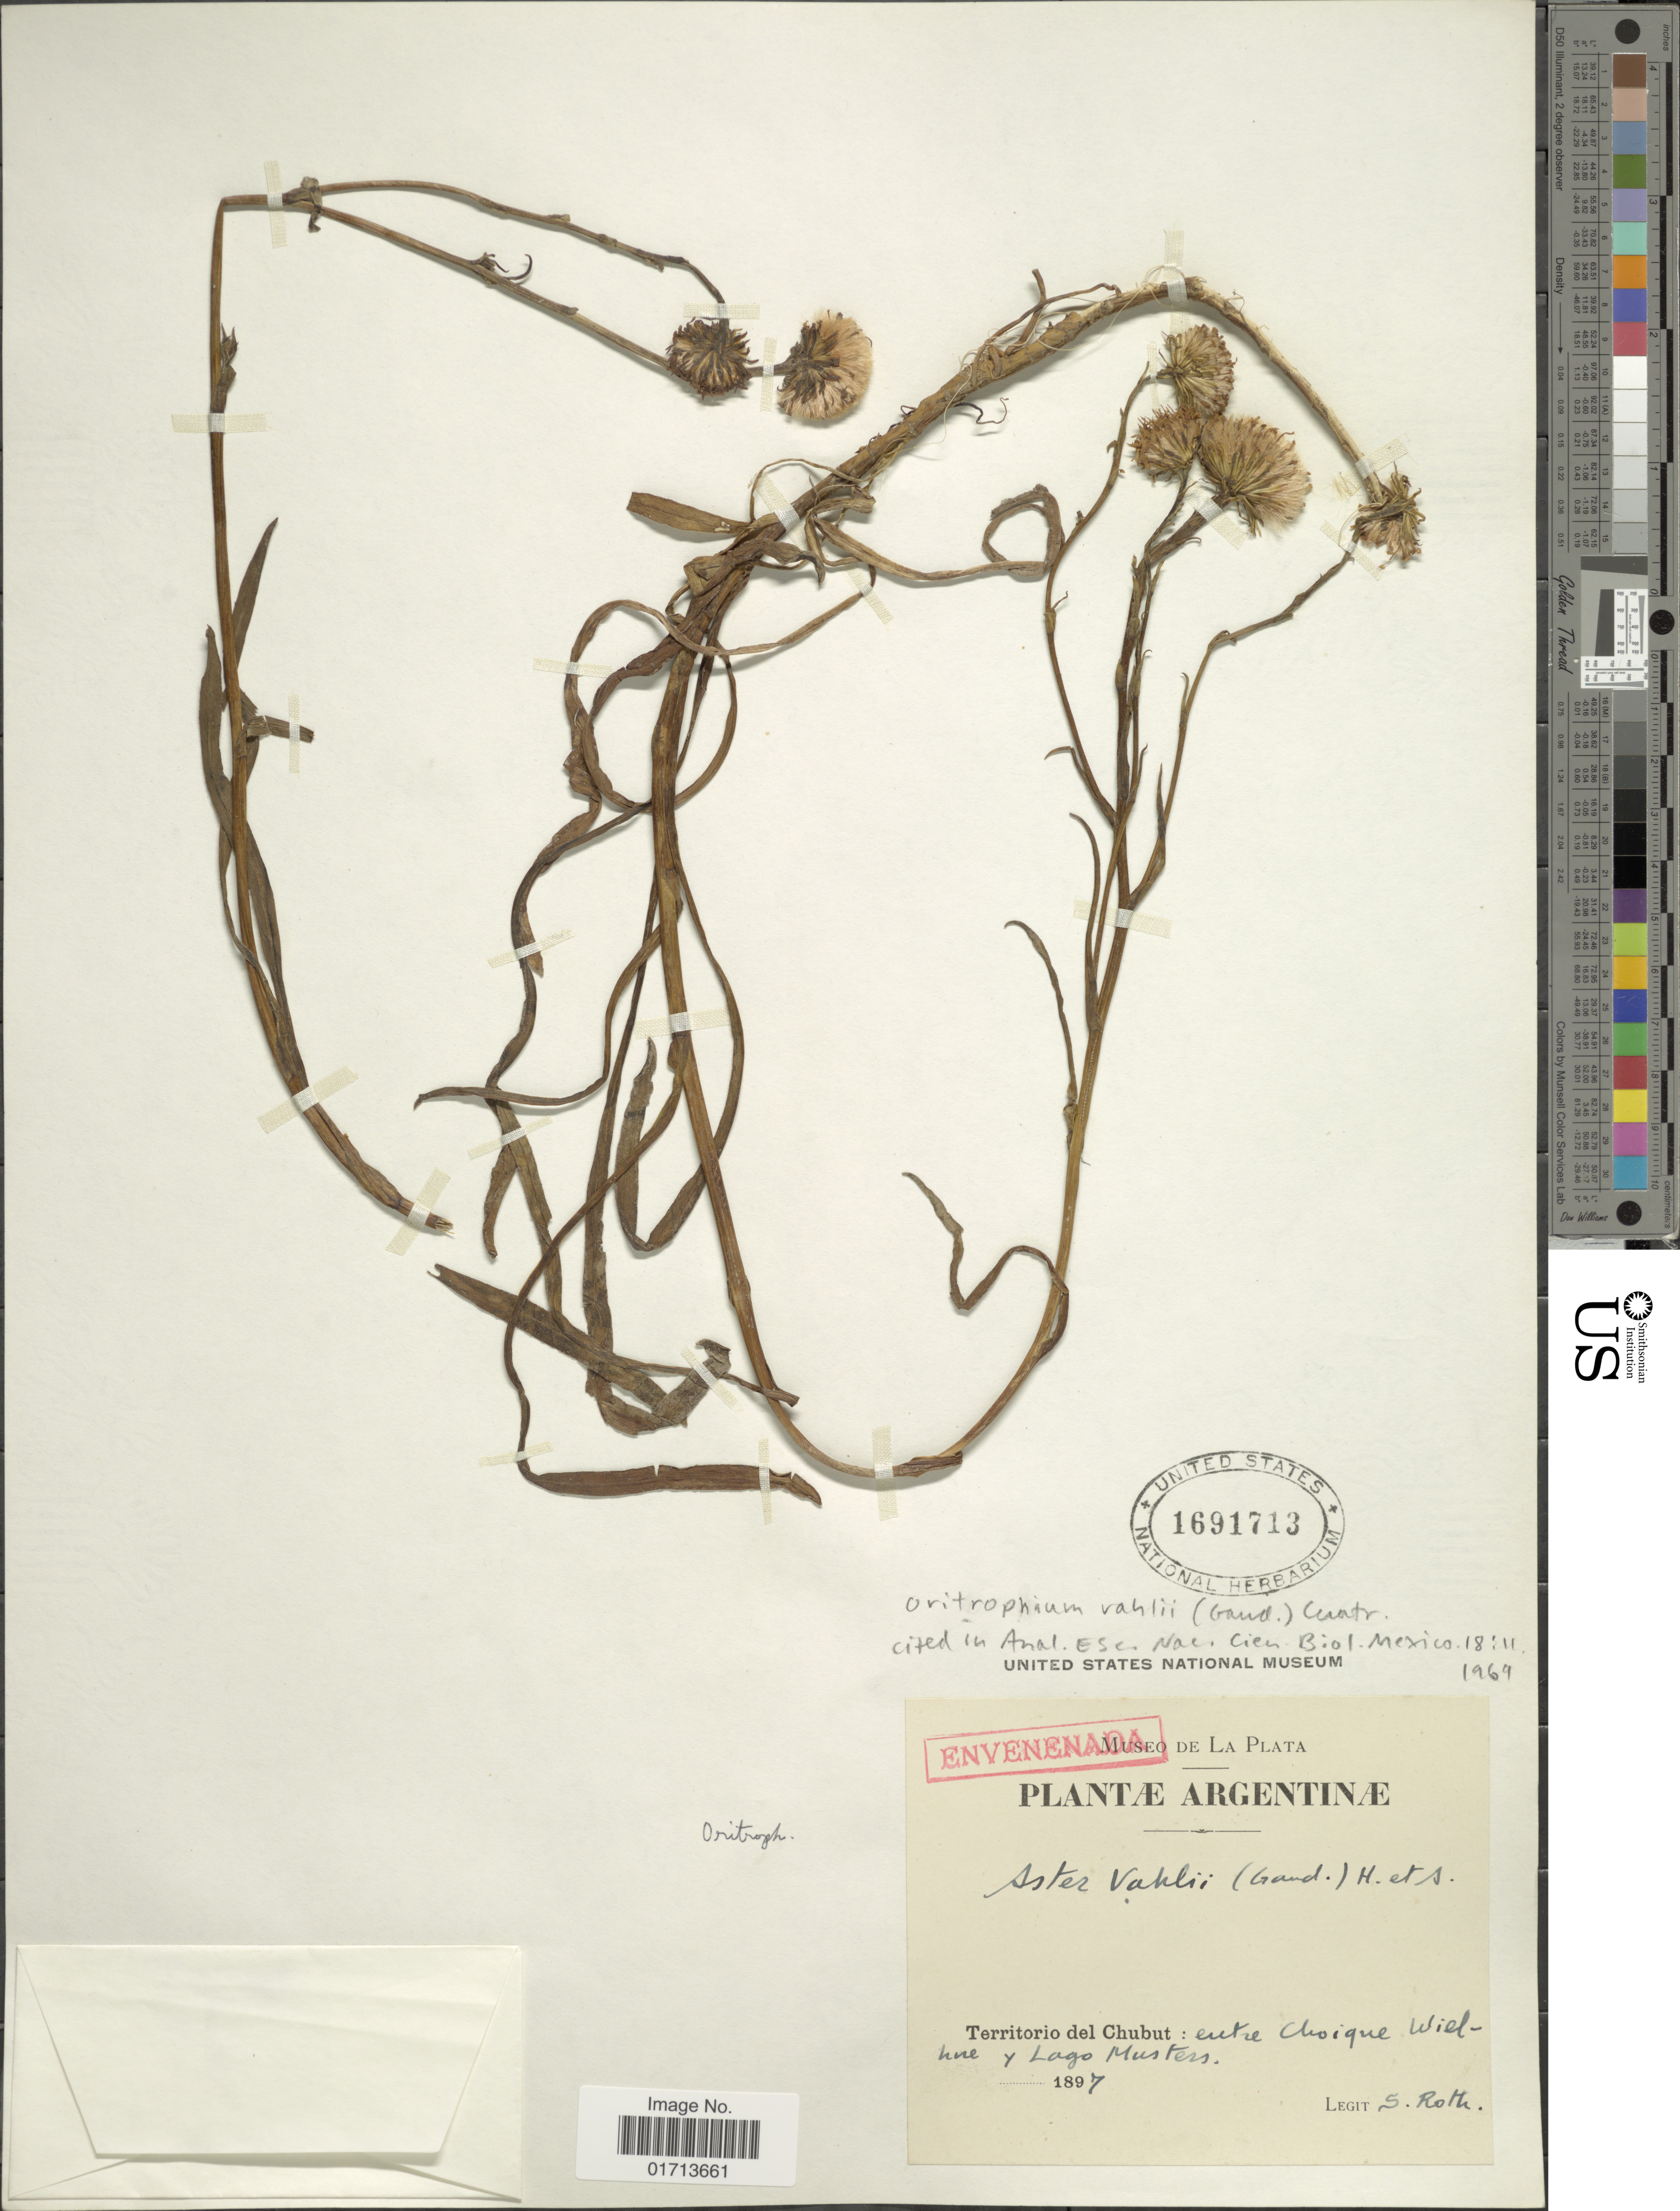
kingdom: Plantae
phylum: Tracheophyta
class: Magnoliopsida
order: Asterales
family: Asteraceae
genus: Oritrophium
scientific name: Oritrophium vahlii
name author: (Gaudich.) Cuatrec.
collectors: S. Roth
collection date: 1897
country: Argentina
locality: Territorio del Chubut: entre Choique Wiel-hne [interpreted] y Lago Musters.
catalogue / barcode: US 1691713